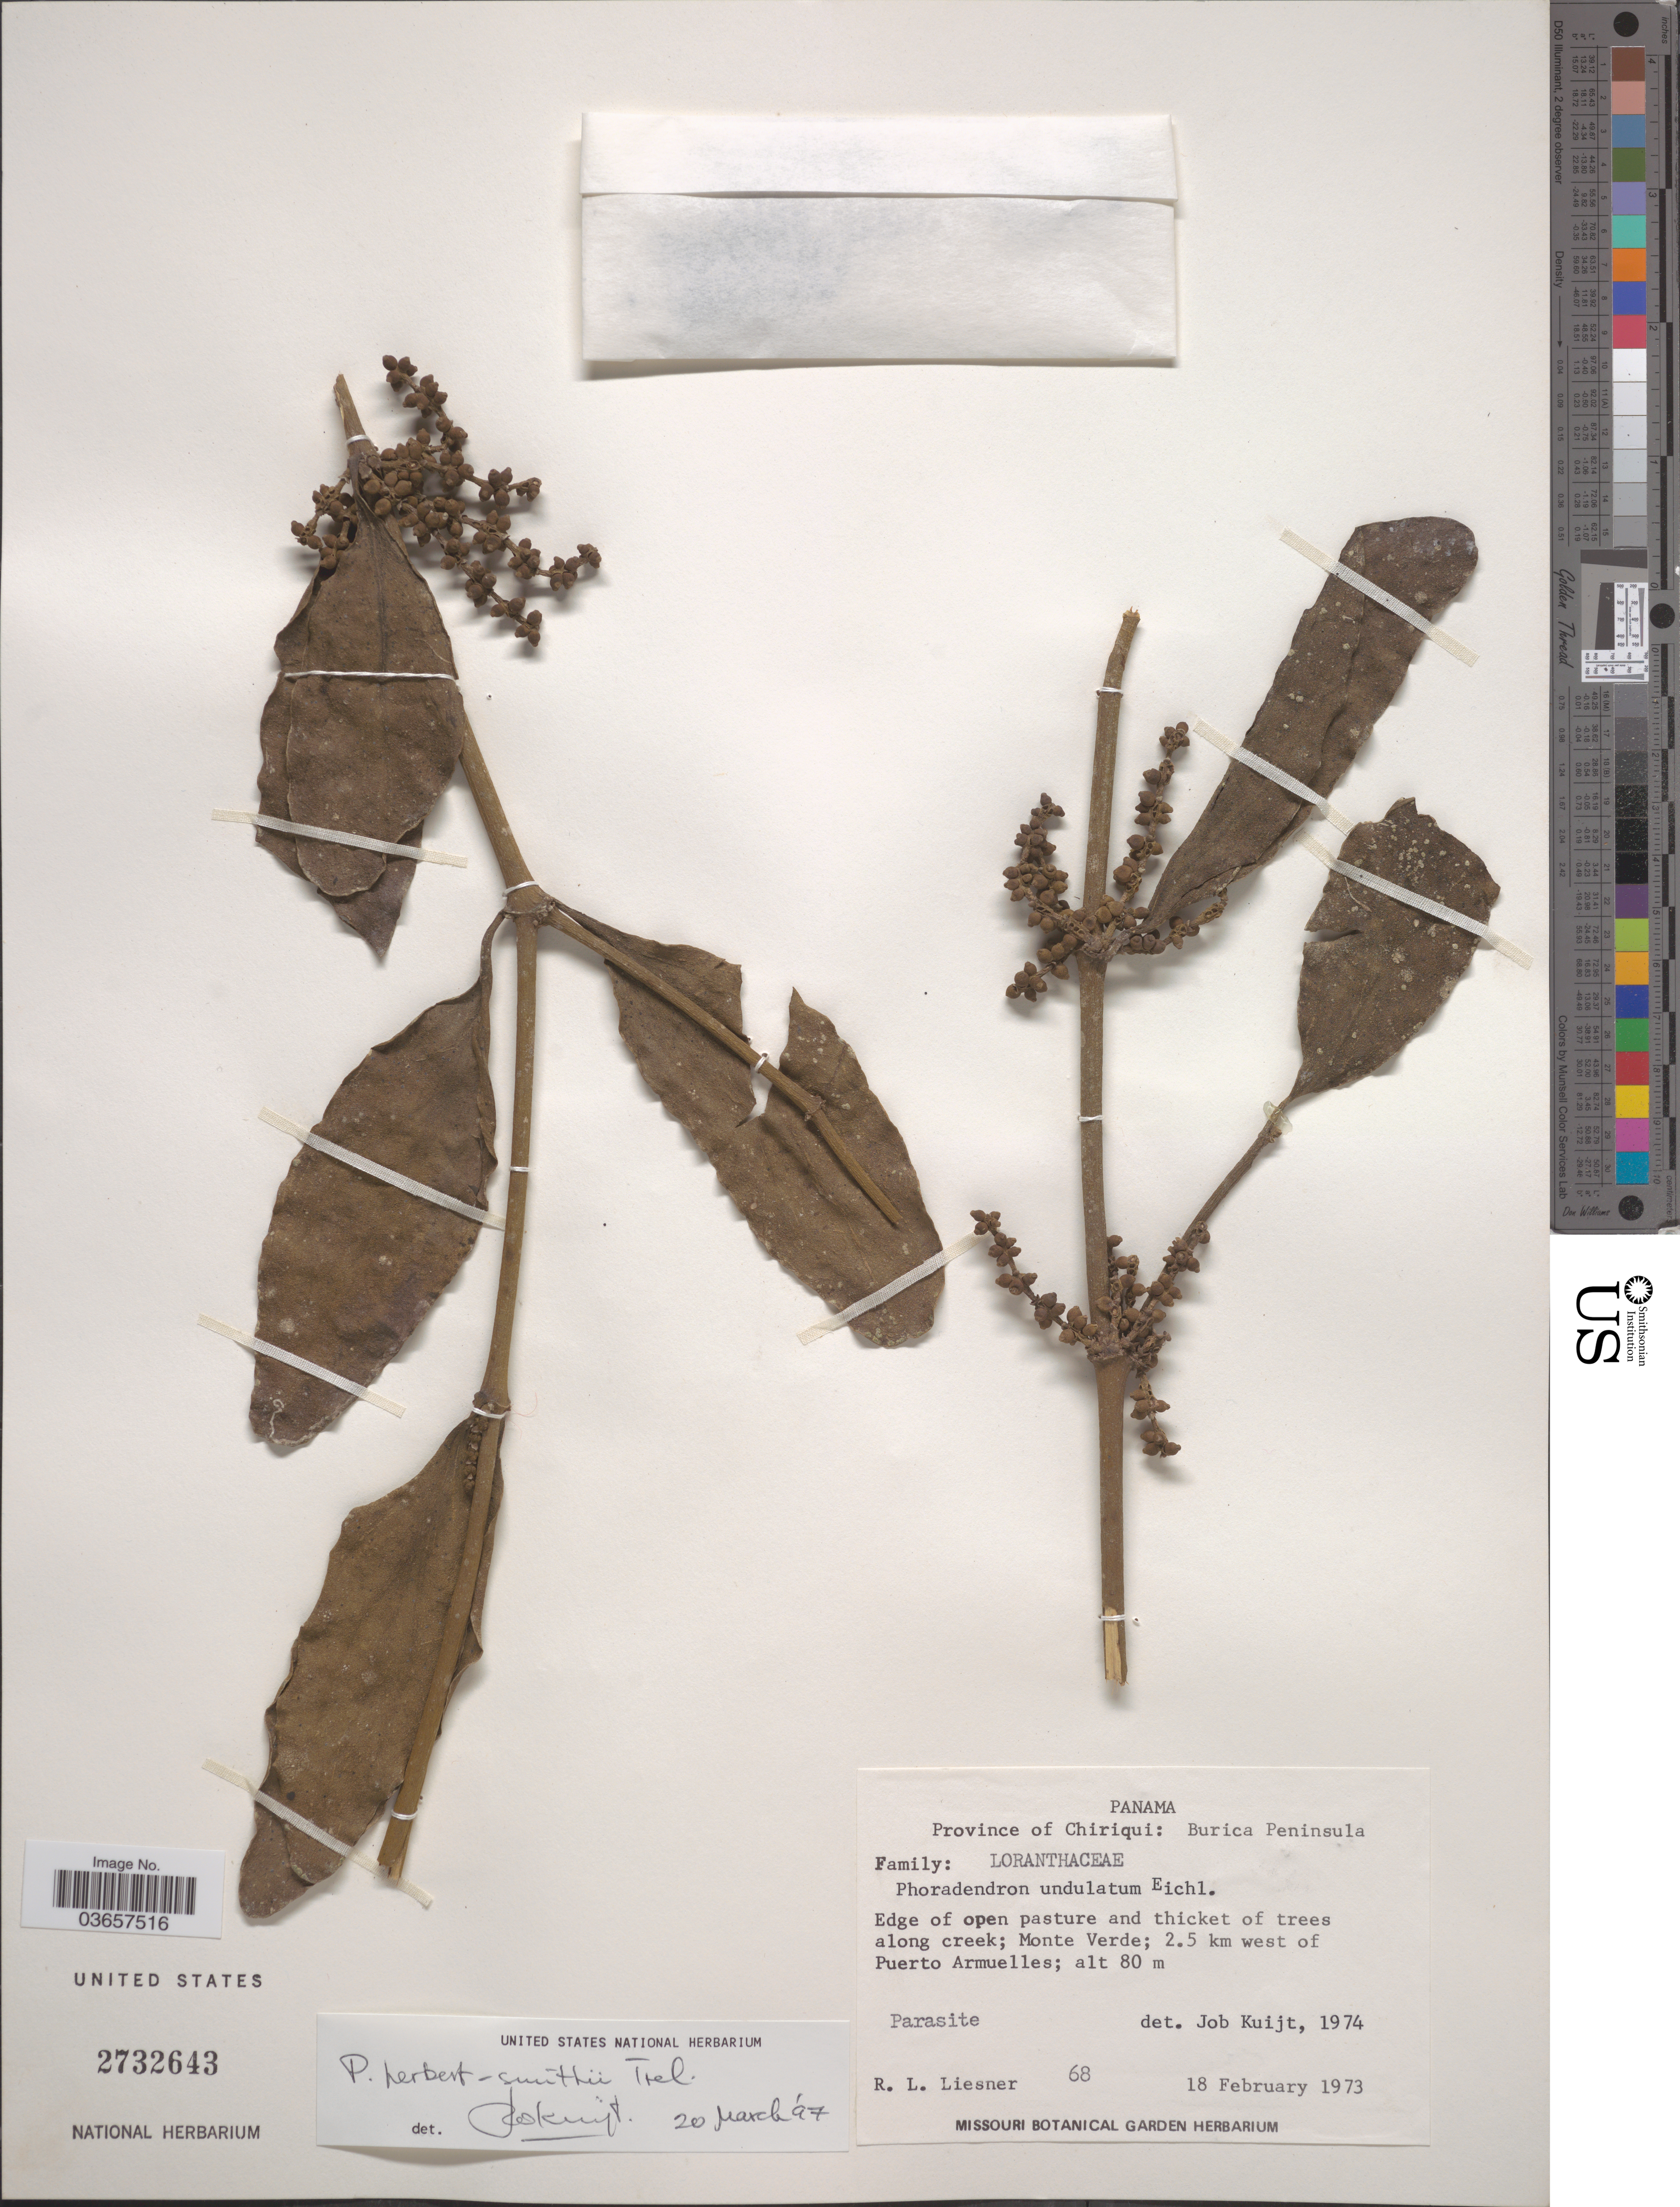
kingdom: Plantae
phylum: Tracheophyta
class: Magnoliopsida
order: Santalales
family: Viscaceae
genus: Phoradendron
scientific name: Phoradendron herbert-smithii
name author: Trel.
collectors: R. L. Liesner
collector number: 68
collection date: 1973-02-18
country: Panama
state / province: Chiriqui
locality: Burica Penisula. Monte Verde; 2.5 km west of Puerto Armuelles.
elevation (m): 80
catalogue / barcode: US 2732643